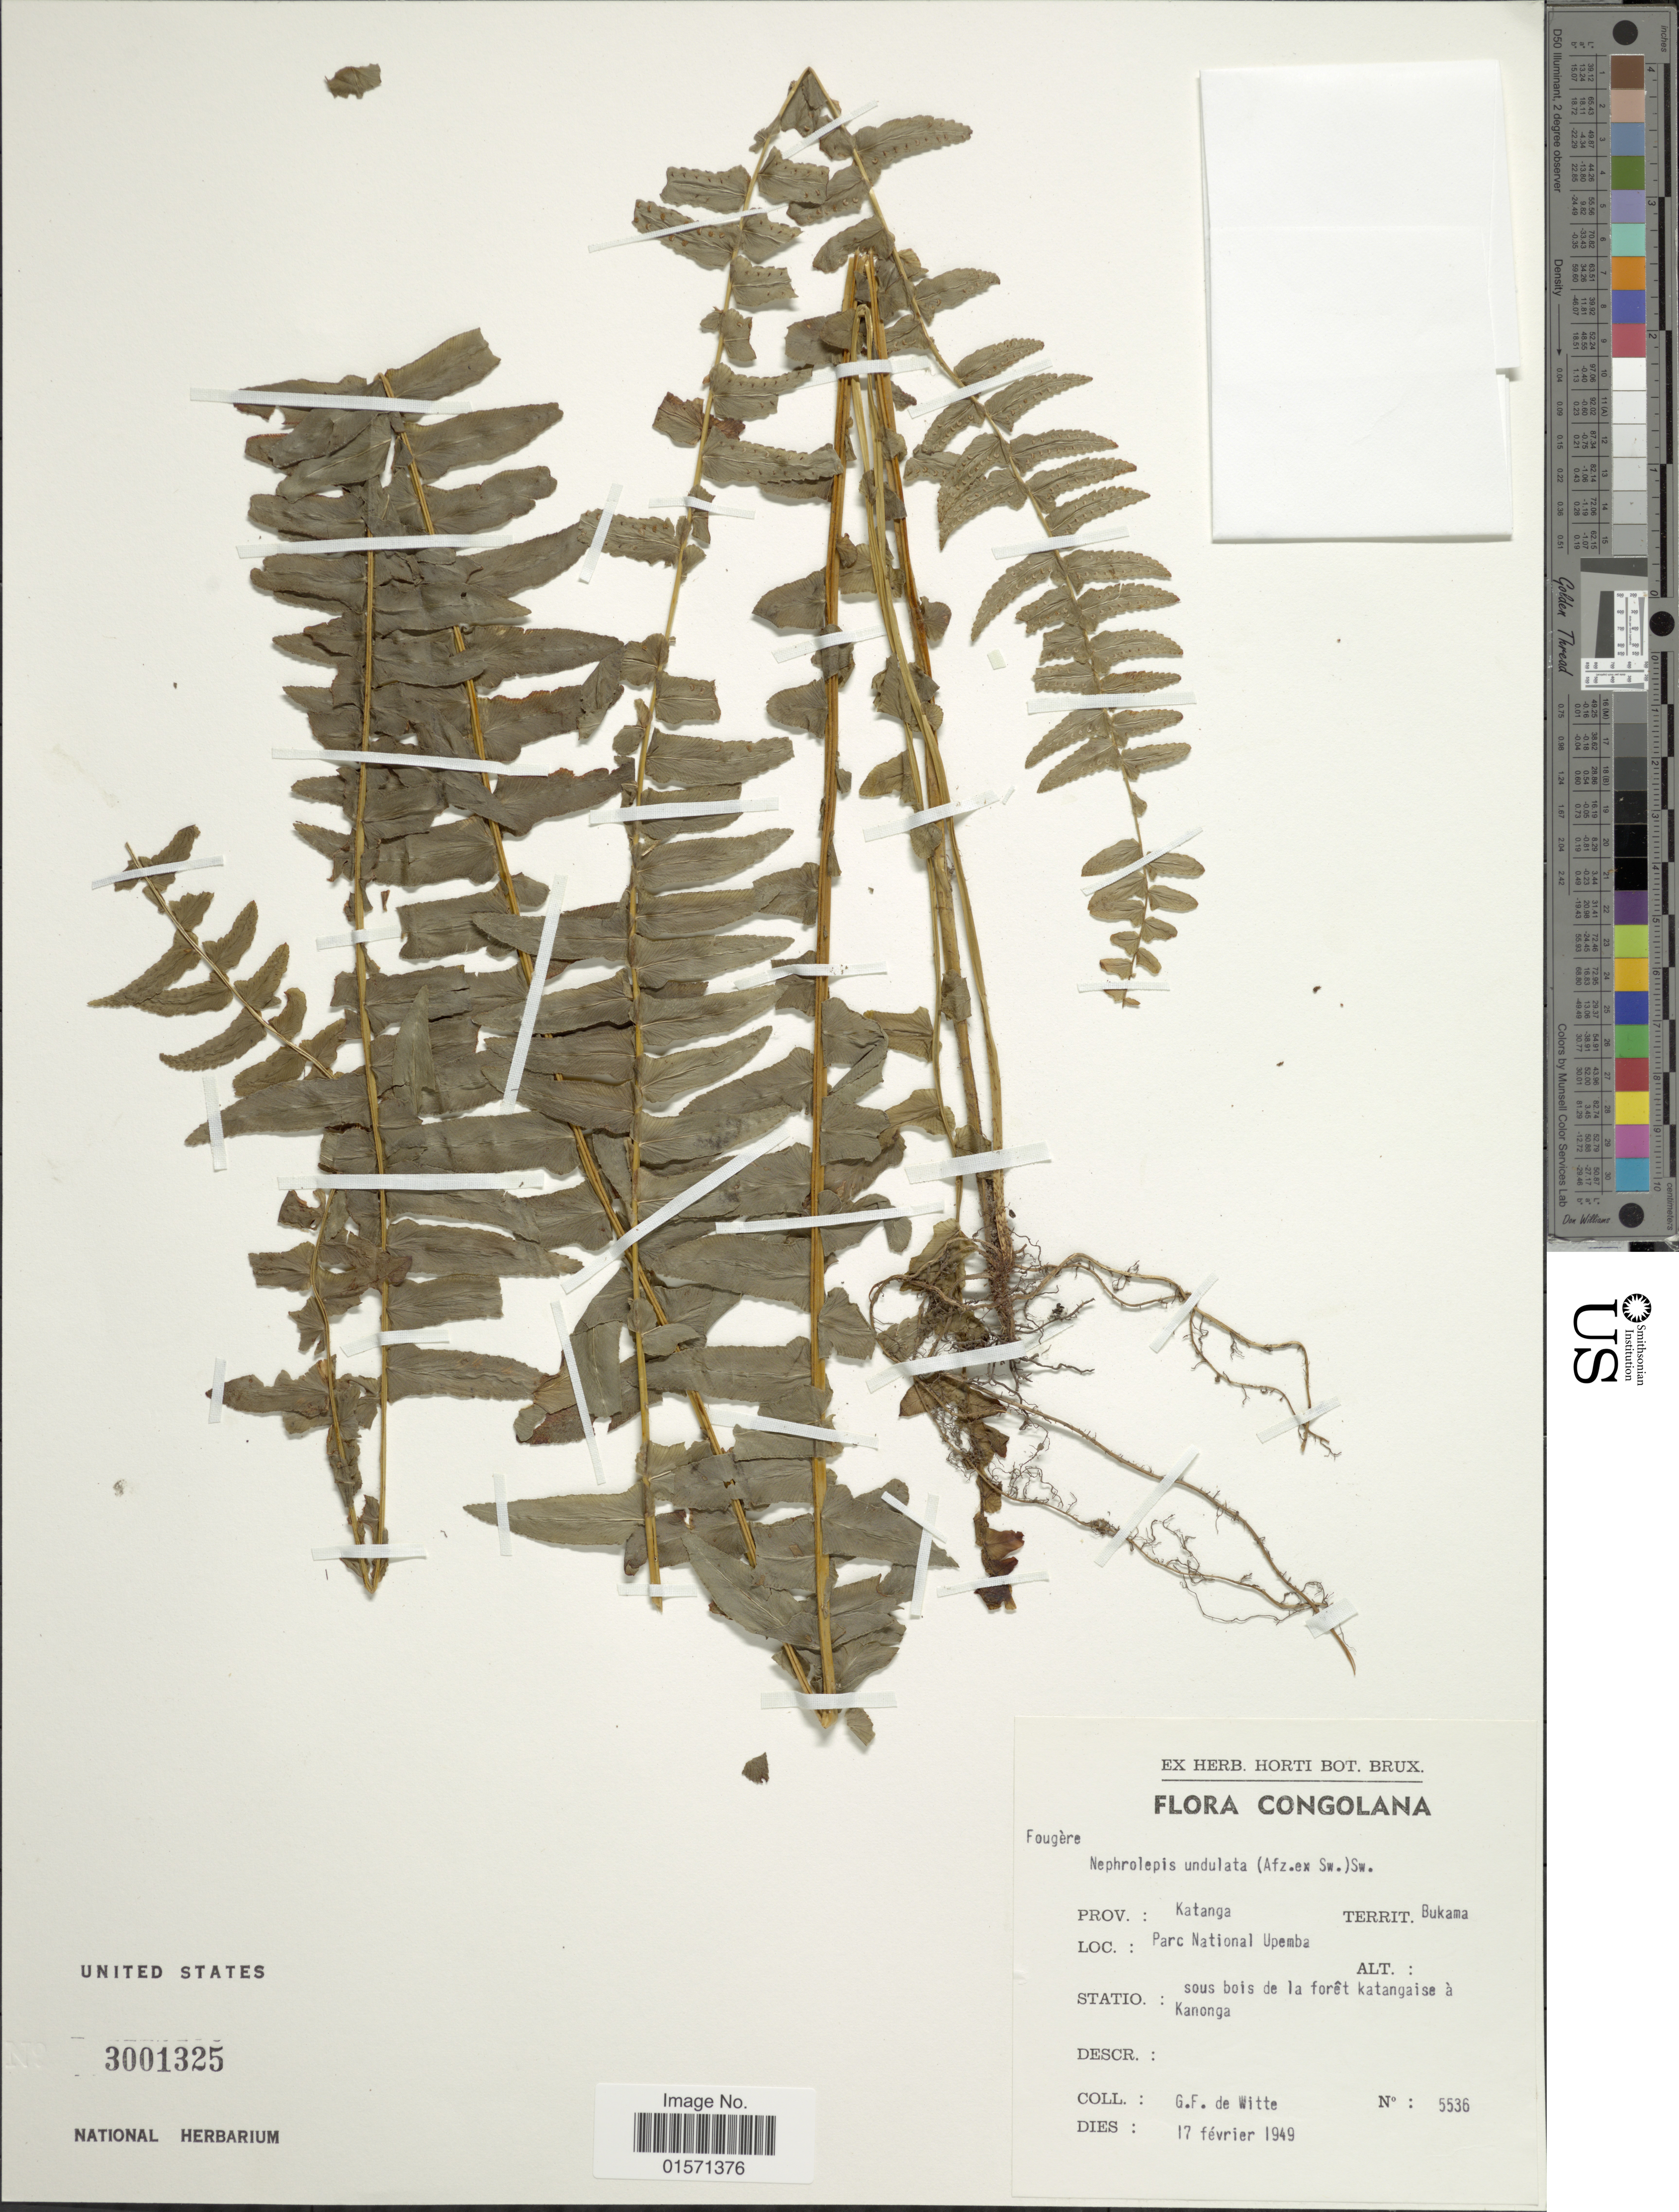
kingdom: Plantae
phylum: Tracheophyta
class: Polypodiopsida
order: Polypodiales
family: Nephrolepidaceae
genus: Nephrolepis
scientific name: Nephrolepis undulata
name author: J. Sm.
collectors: G. de Witte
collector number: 5536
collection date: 1949-02-17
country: Congo, Democratic Republic of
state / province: Haut-Lomami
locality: Prov. Katanga. Territ. Bukama. Parc national Upemba. Sous bois de la foret katangaise a Kanonga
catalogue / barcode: US 3001325